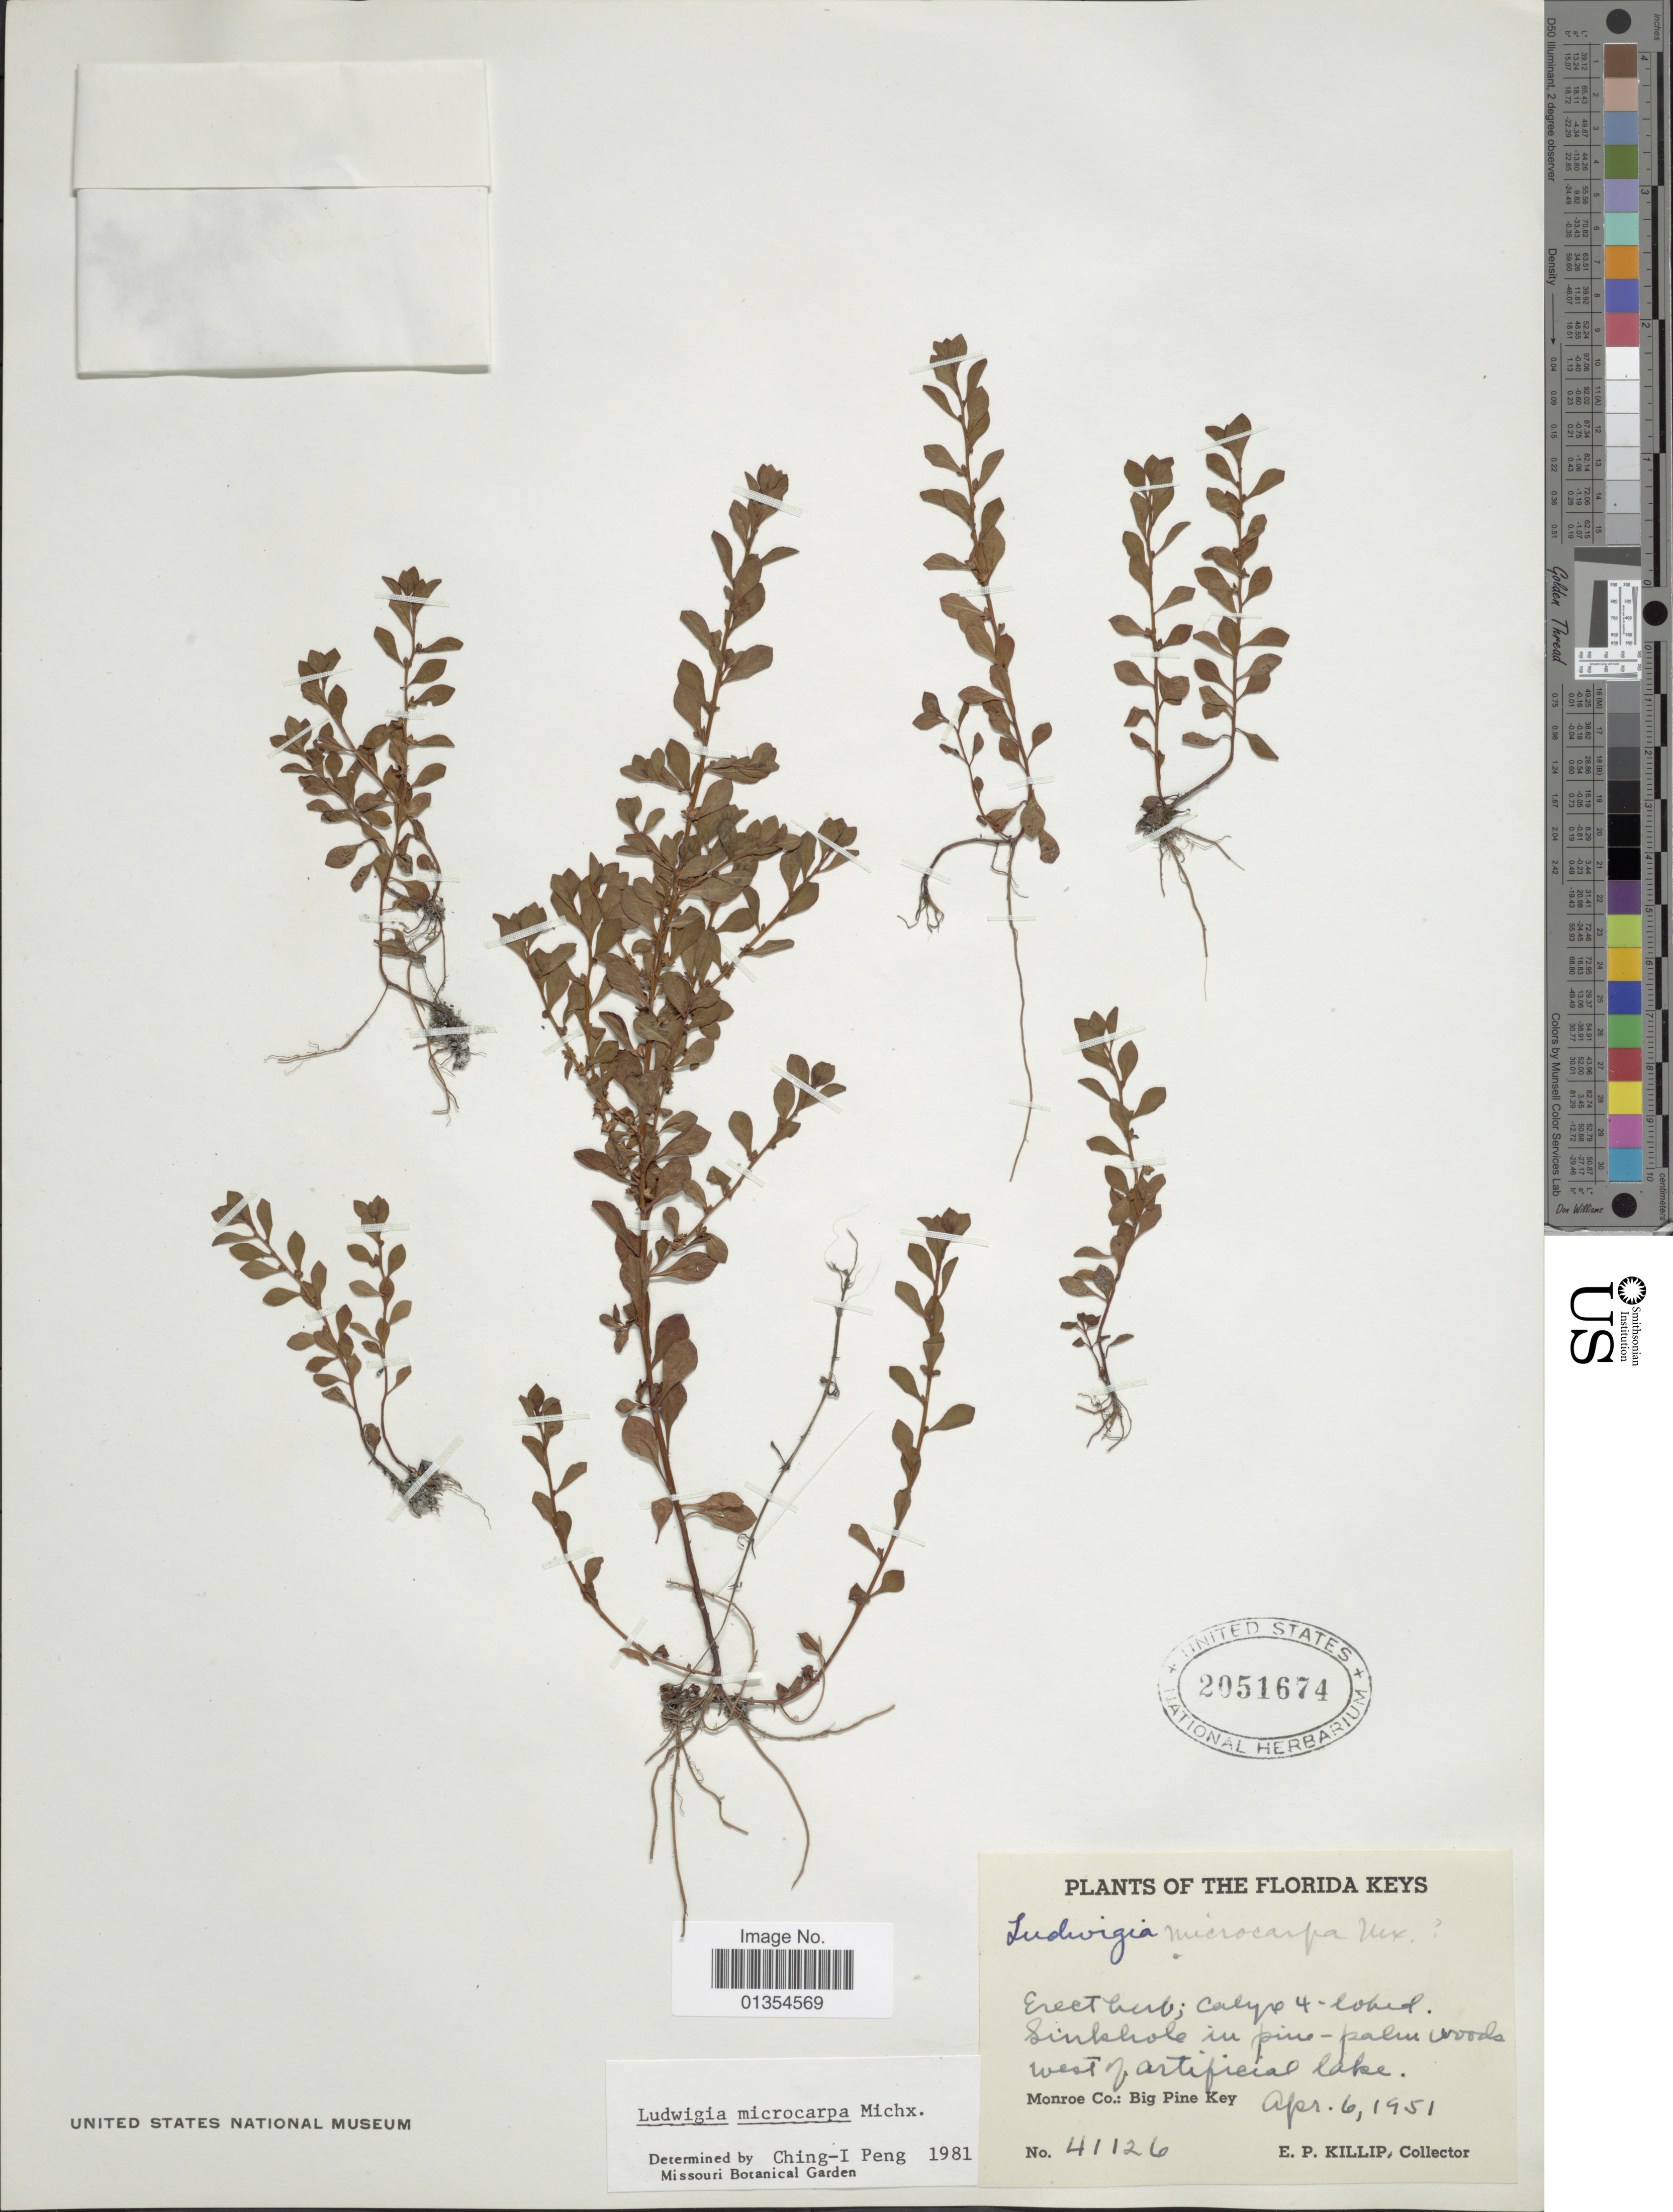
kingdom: Plantae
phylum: Tracheophyta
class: Magnoliopsida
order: Myrtales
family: Onagraceae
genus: Ludwigia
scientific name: Ludwigia microcarpa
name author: Michx.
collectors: E. P. Killip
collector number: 41126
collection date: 1951-04-06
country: United States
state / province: Florida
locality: Florida keys, monroe Co.: Big Pine Key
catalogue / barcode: US 2051674